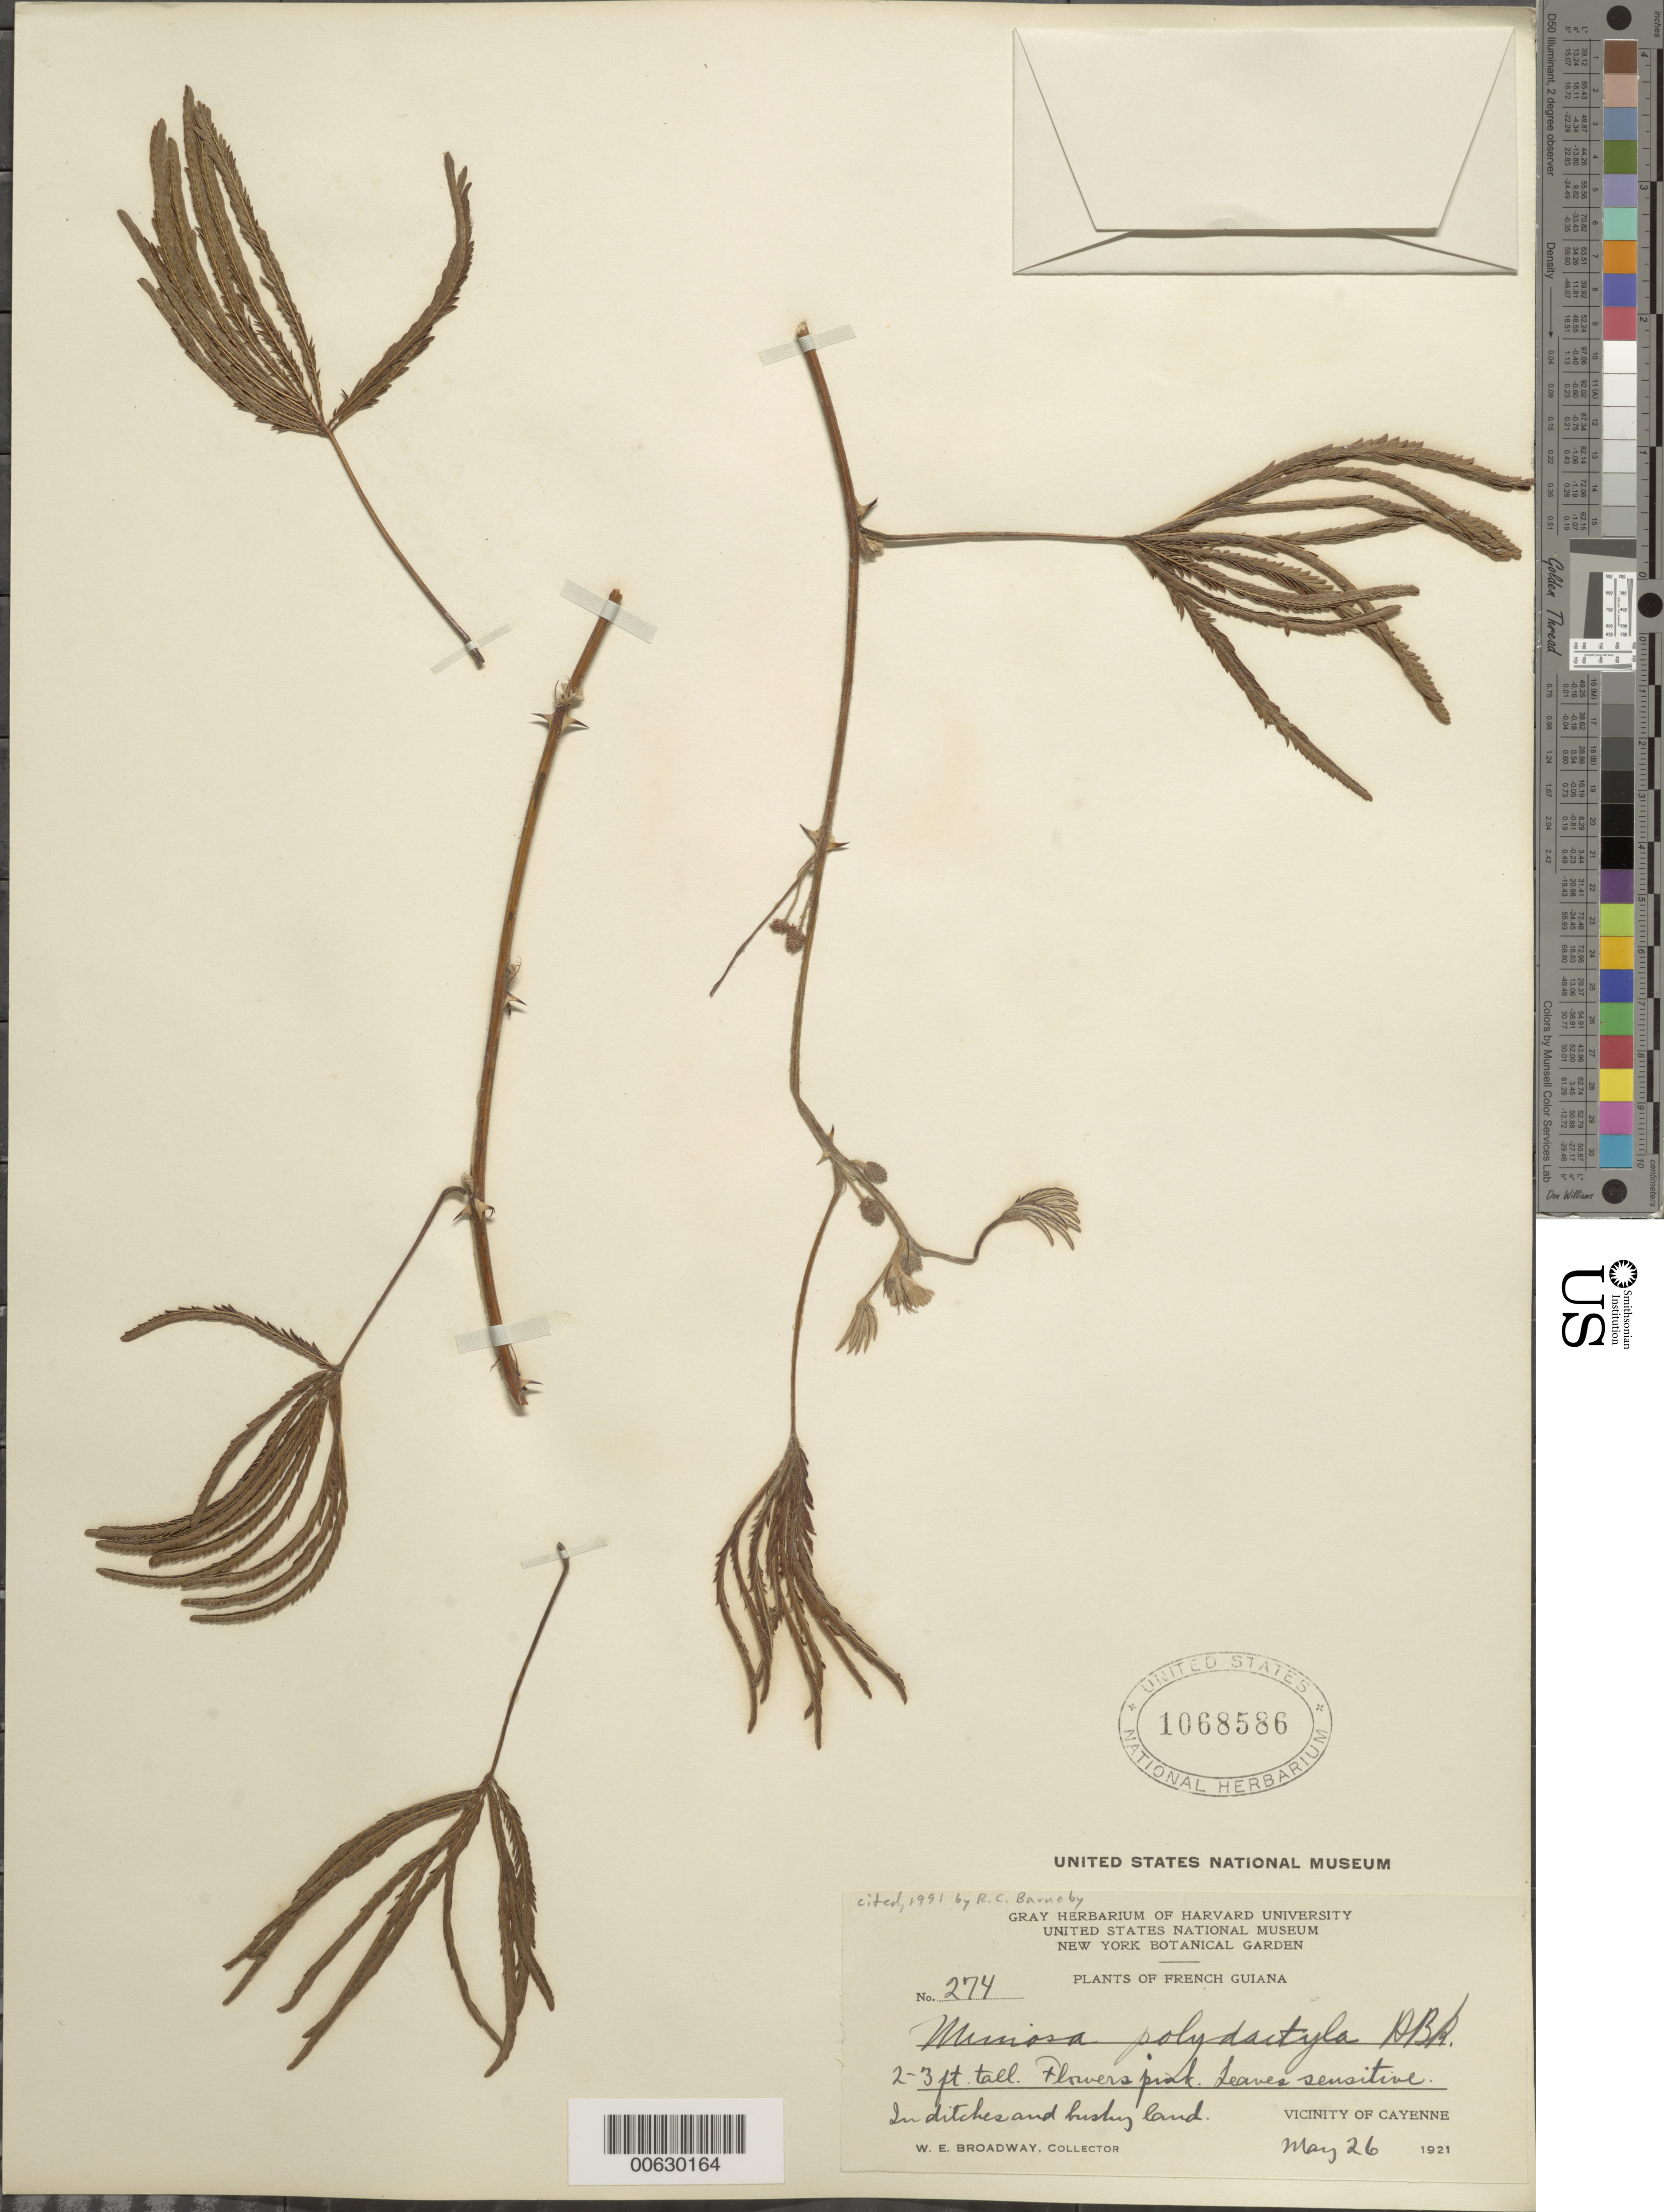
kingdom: Plantae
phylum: Tracheophyta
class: Magnoliopsida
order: Fabales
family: Fabaceae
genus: Mimosa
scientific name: Mimosa polydactyla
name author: Humb. & Bonpl. ex Willd.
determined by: Barneby, Rupert C., (NY)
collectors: W. E. Broadway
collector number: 274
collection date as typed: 26-May-21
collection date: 1921-05-26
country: French Guiana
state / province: Cayenne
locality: Cayenne, vic.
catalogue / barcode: US 1068586